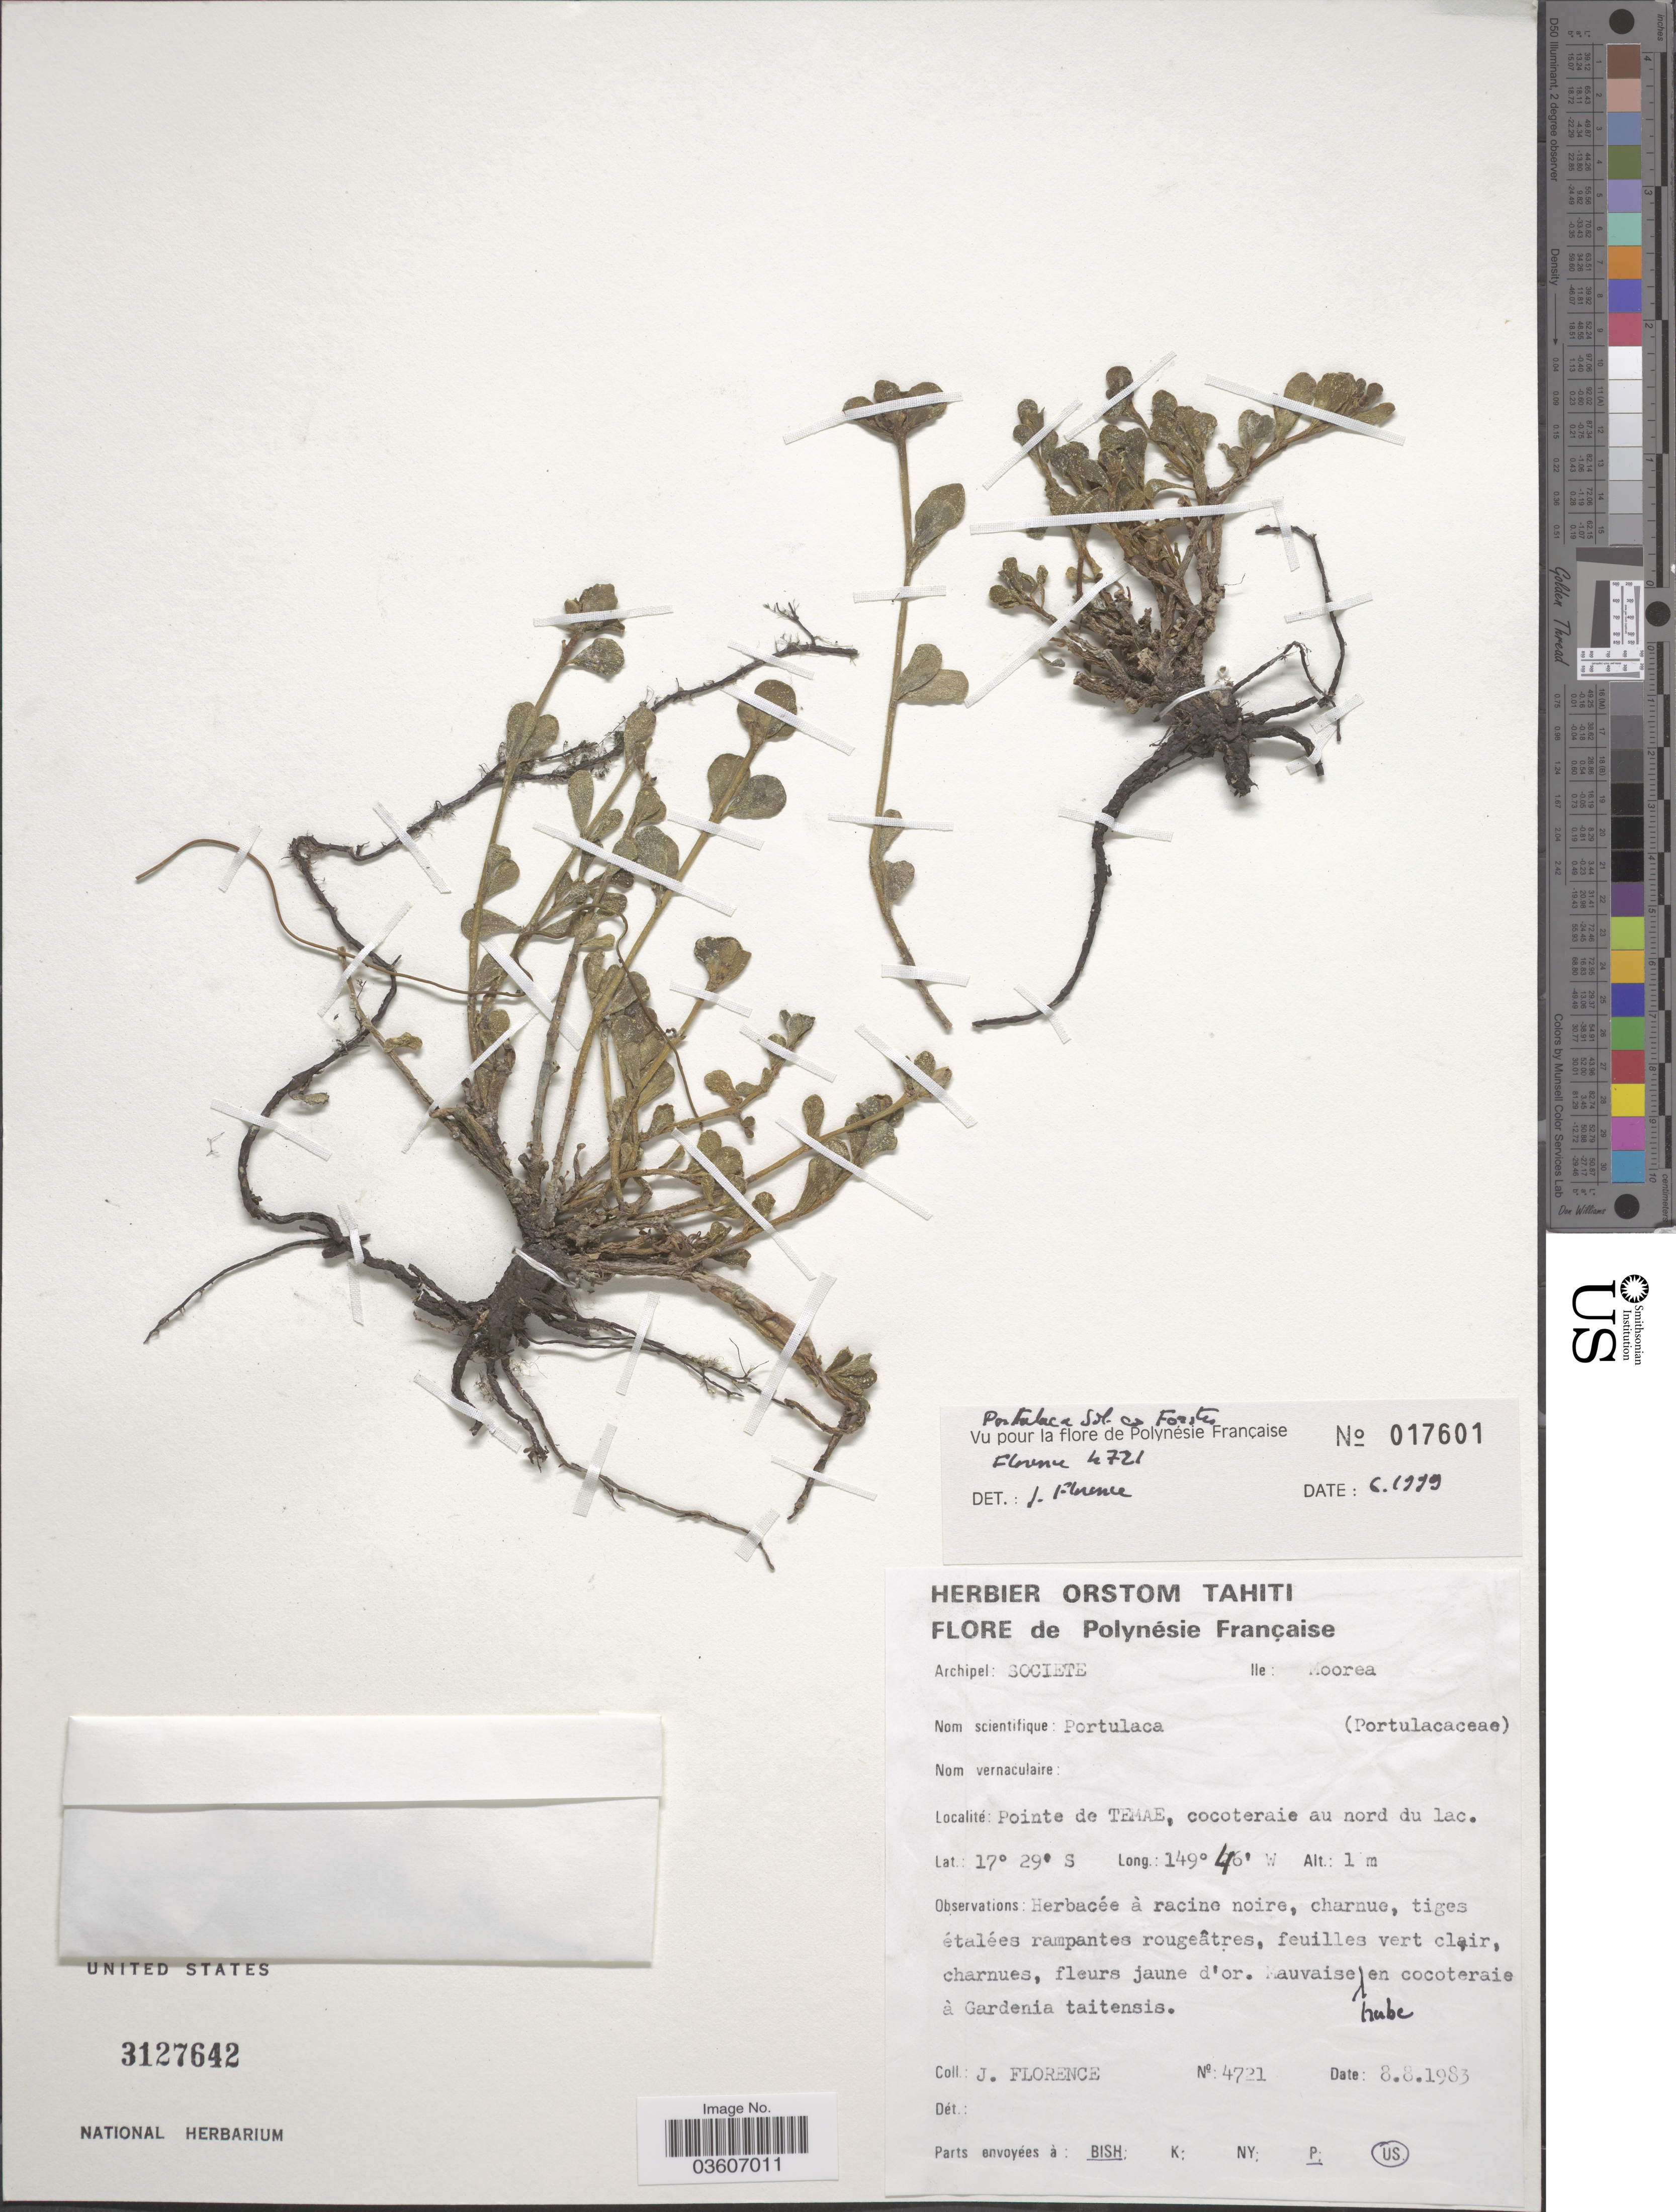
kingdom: Plantae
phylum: Tracheophyta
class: Magnoliopsida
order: Caryophyllales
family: Portulacaceae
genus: Portulaca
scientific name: Portulaca lutea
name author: Sol. ex G. Forst.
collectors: J. Florence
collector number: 4721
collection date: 1983-08-08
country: French Polynesia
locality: Archipel: Societe. Ile: Moorea. Pointe de Temae, cocoteraie au nord du lac.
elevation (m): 1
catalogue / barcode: US 3127642